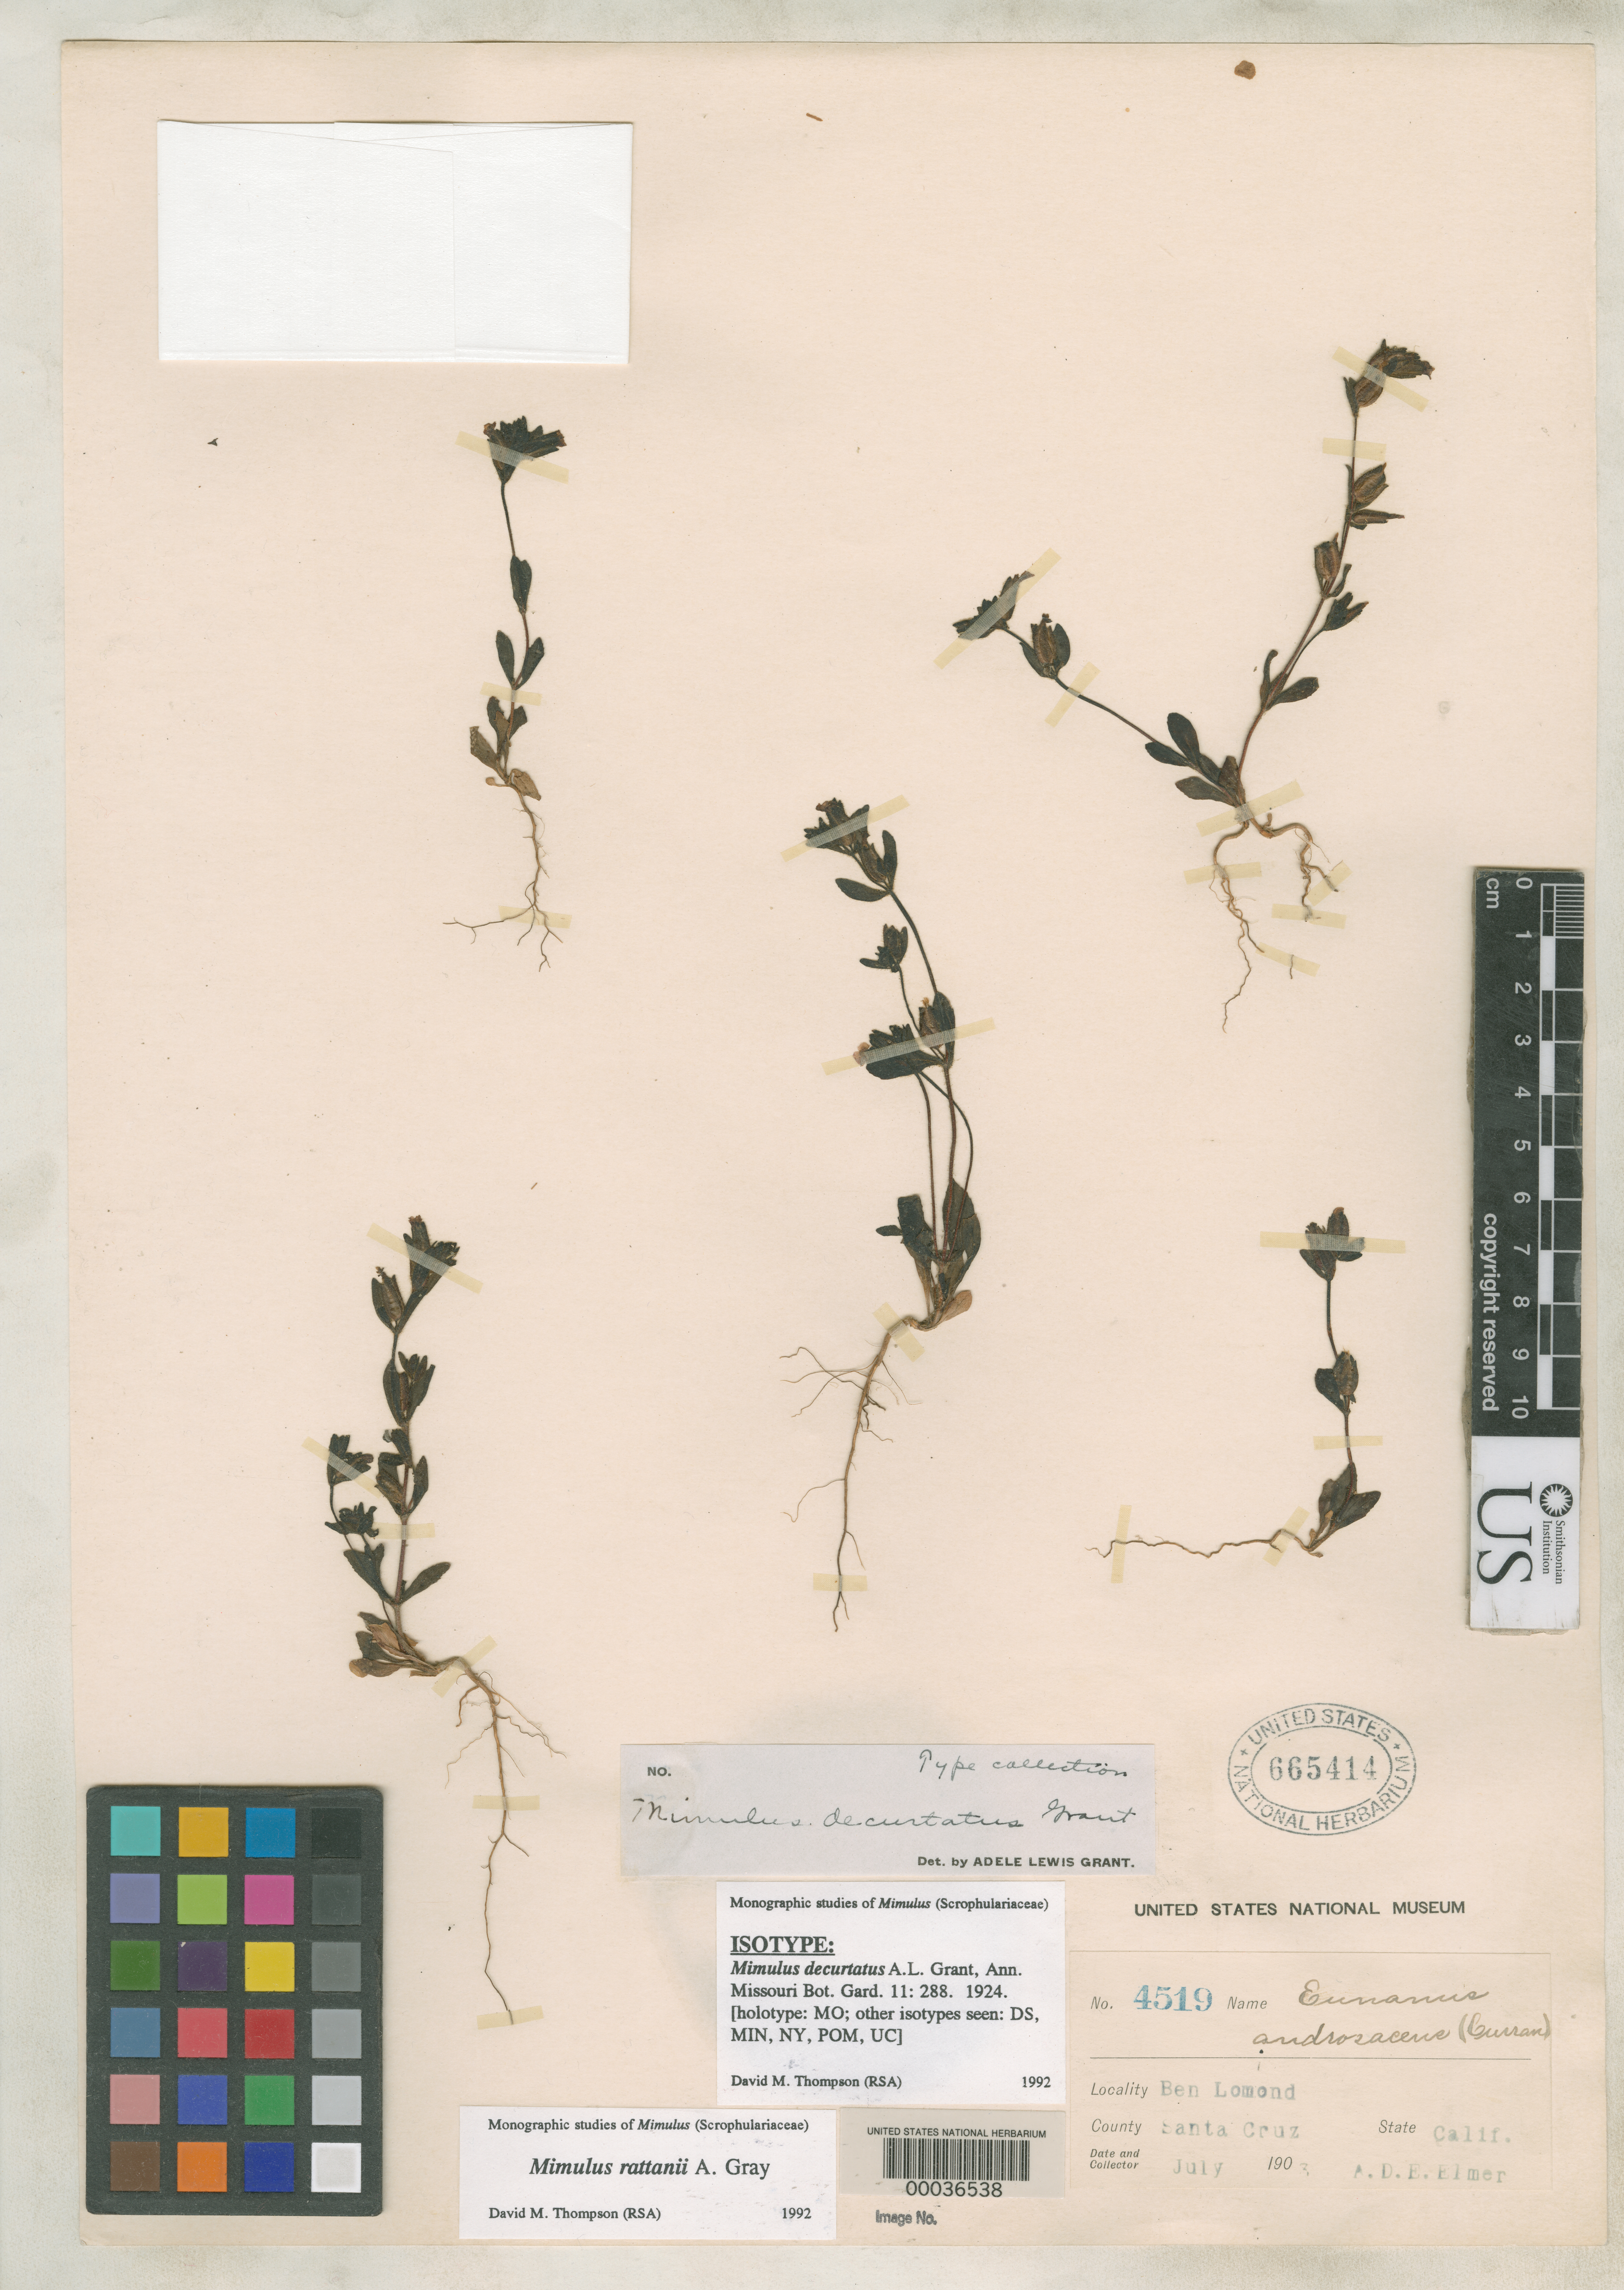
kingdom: Plantae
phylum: Tracheophyta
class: Magnoliopsida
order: Lamiales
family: Phrymaceae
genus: Mimulus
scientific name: Mimulus decurtatus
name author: A.L. Grant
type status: Isotype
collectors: A. D. E. Elmer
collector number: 4519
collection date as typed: Jul 1903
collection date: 1903-07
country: United States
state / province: California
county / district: Santa Cruz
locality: Ben Lomond.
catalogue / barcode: US 665414